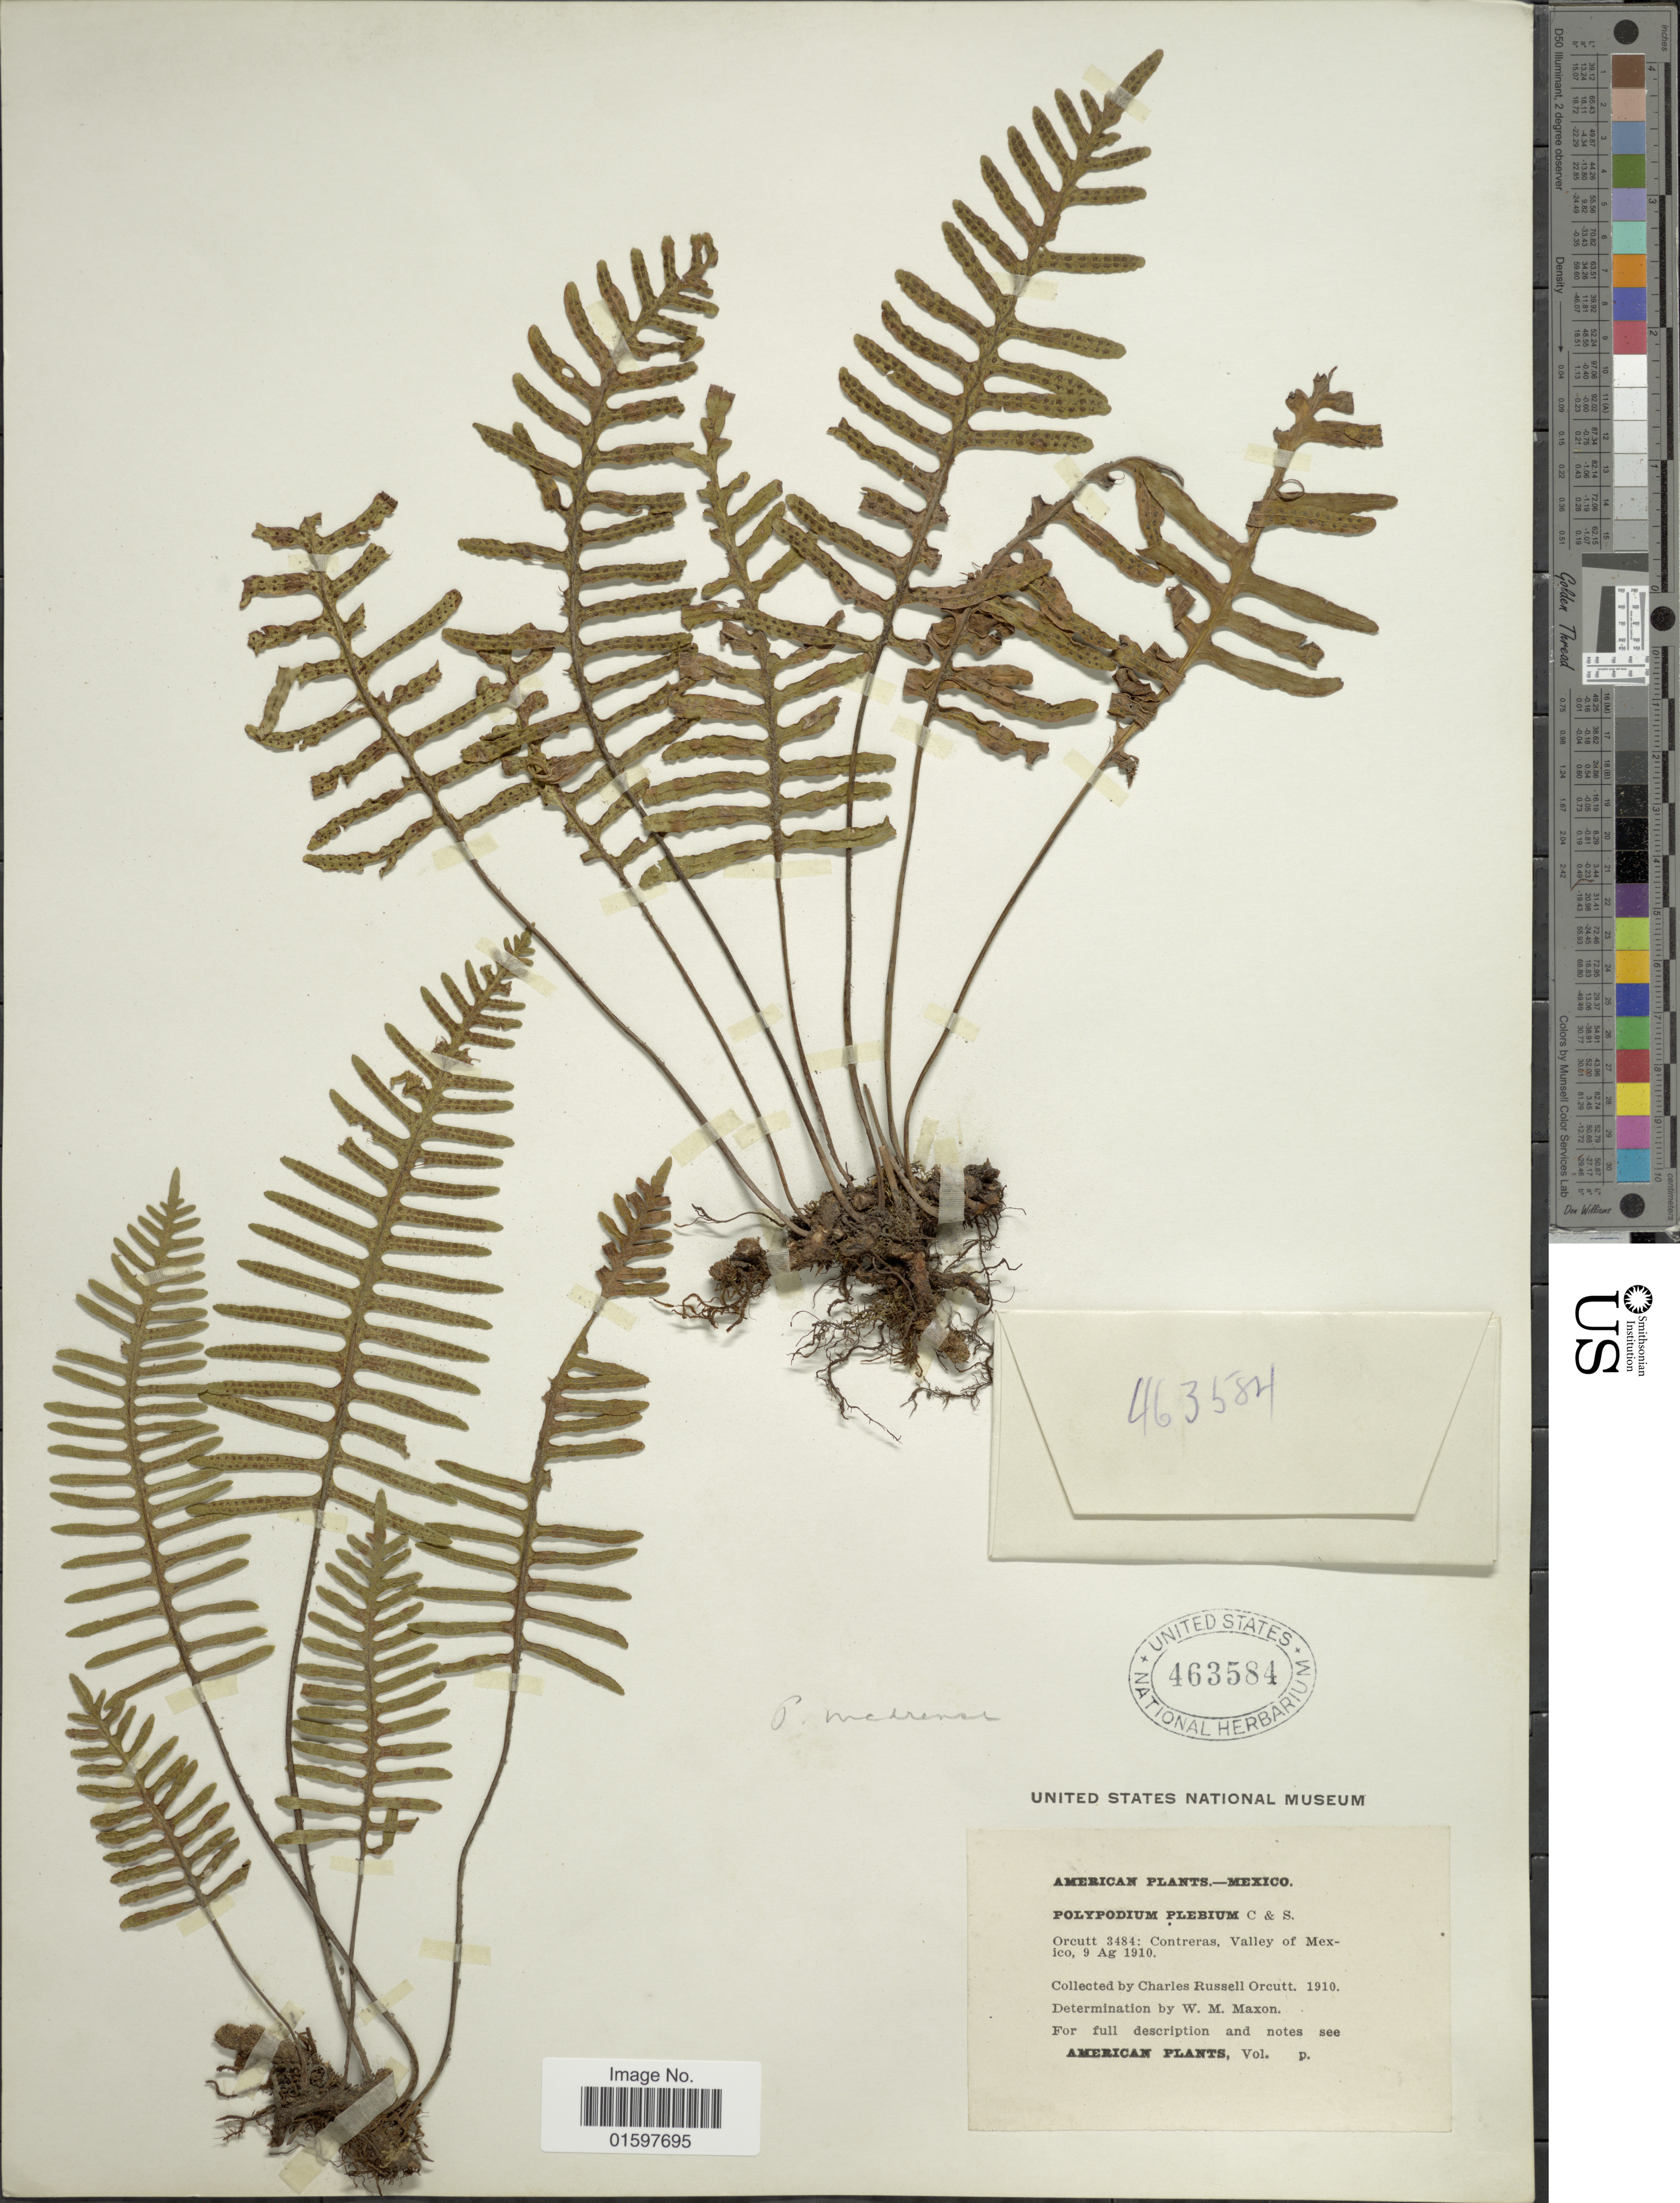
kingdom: Plantae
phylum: Tracheophyta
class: Polypodiopsida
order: Polypodiales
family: Polypodiaceae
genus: Pleopeltis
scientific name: Pleopeltis madrense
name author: (J. Sm.) A.R. Sm. & Tejero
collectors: C. R. Orcutt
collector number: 3484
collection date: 1910-08-09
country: Mexico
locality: Contreras, Valley of Mexico.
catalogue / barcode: US 463584